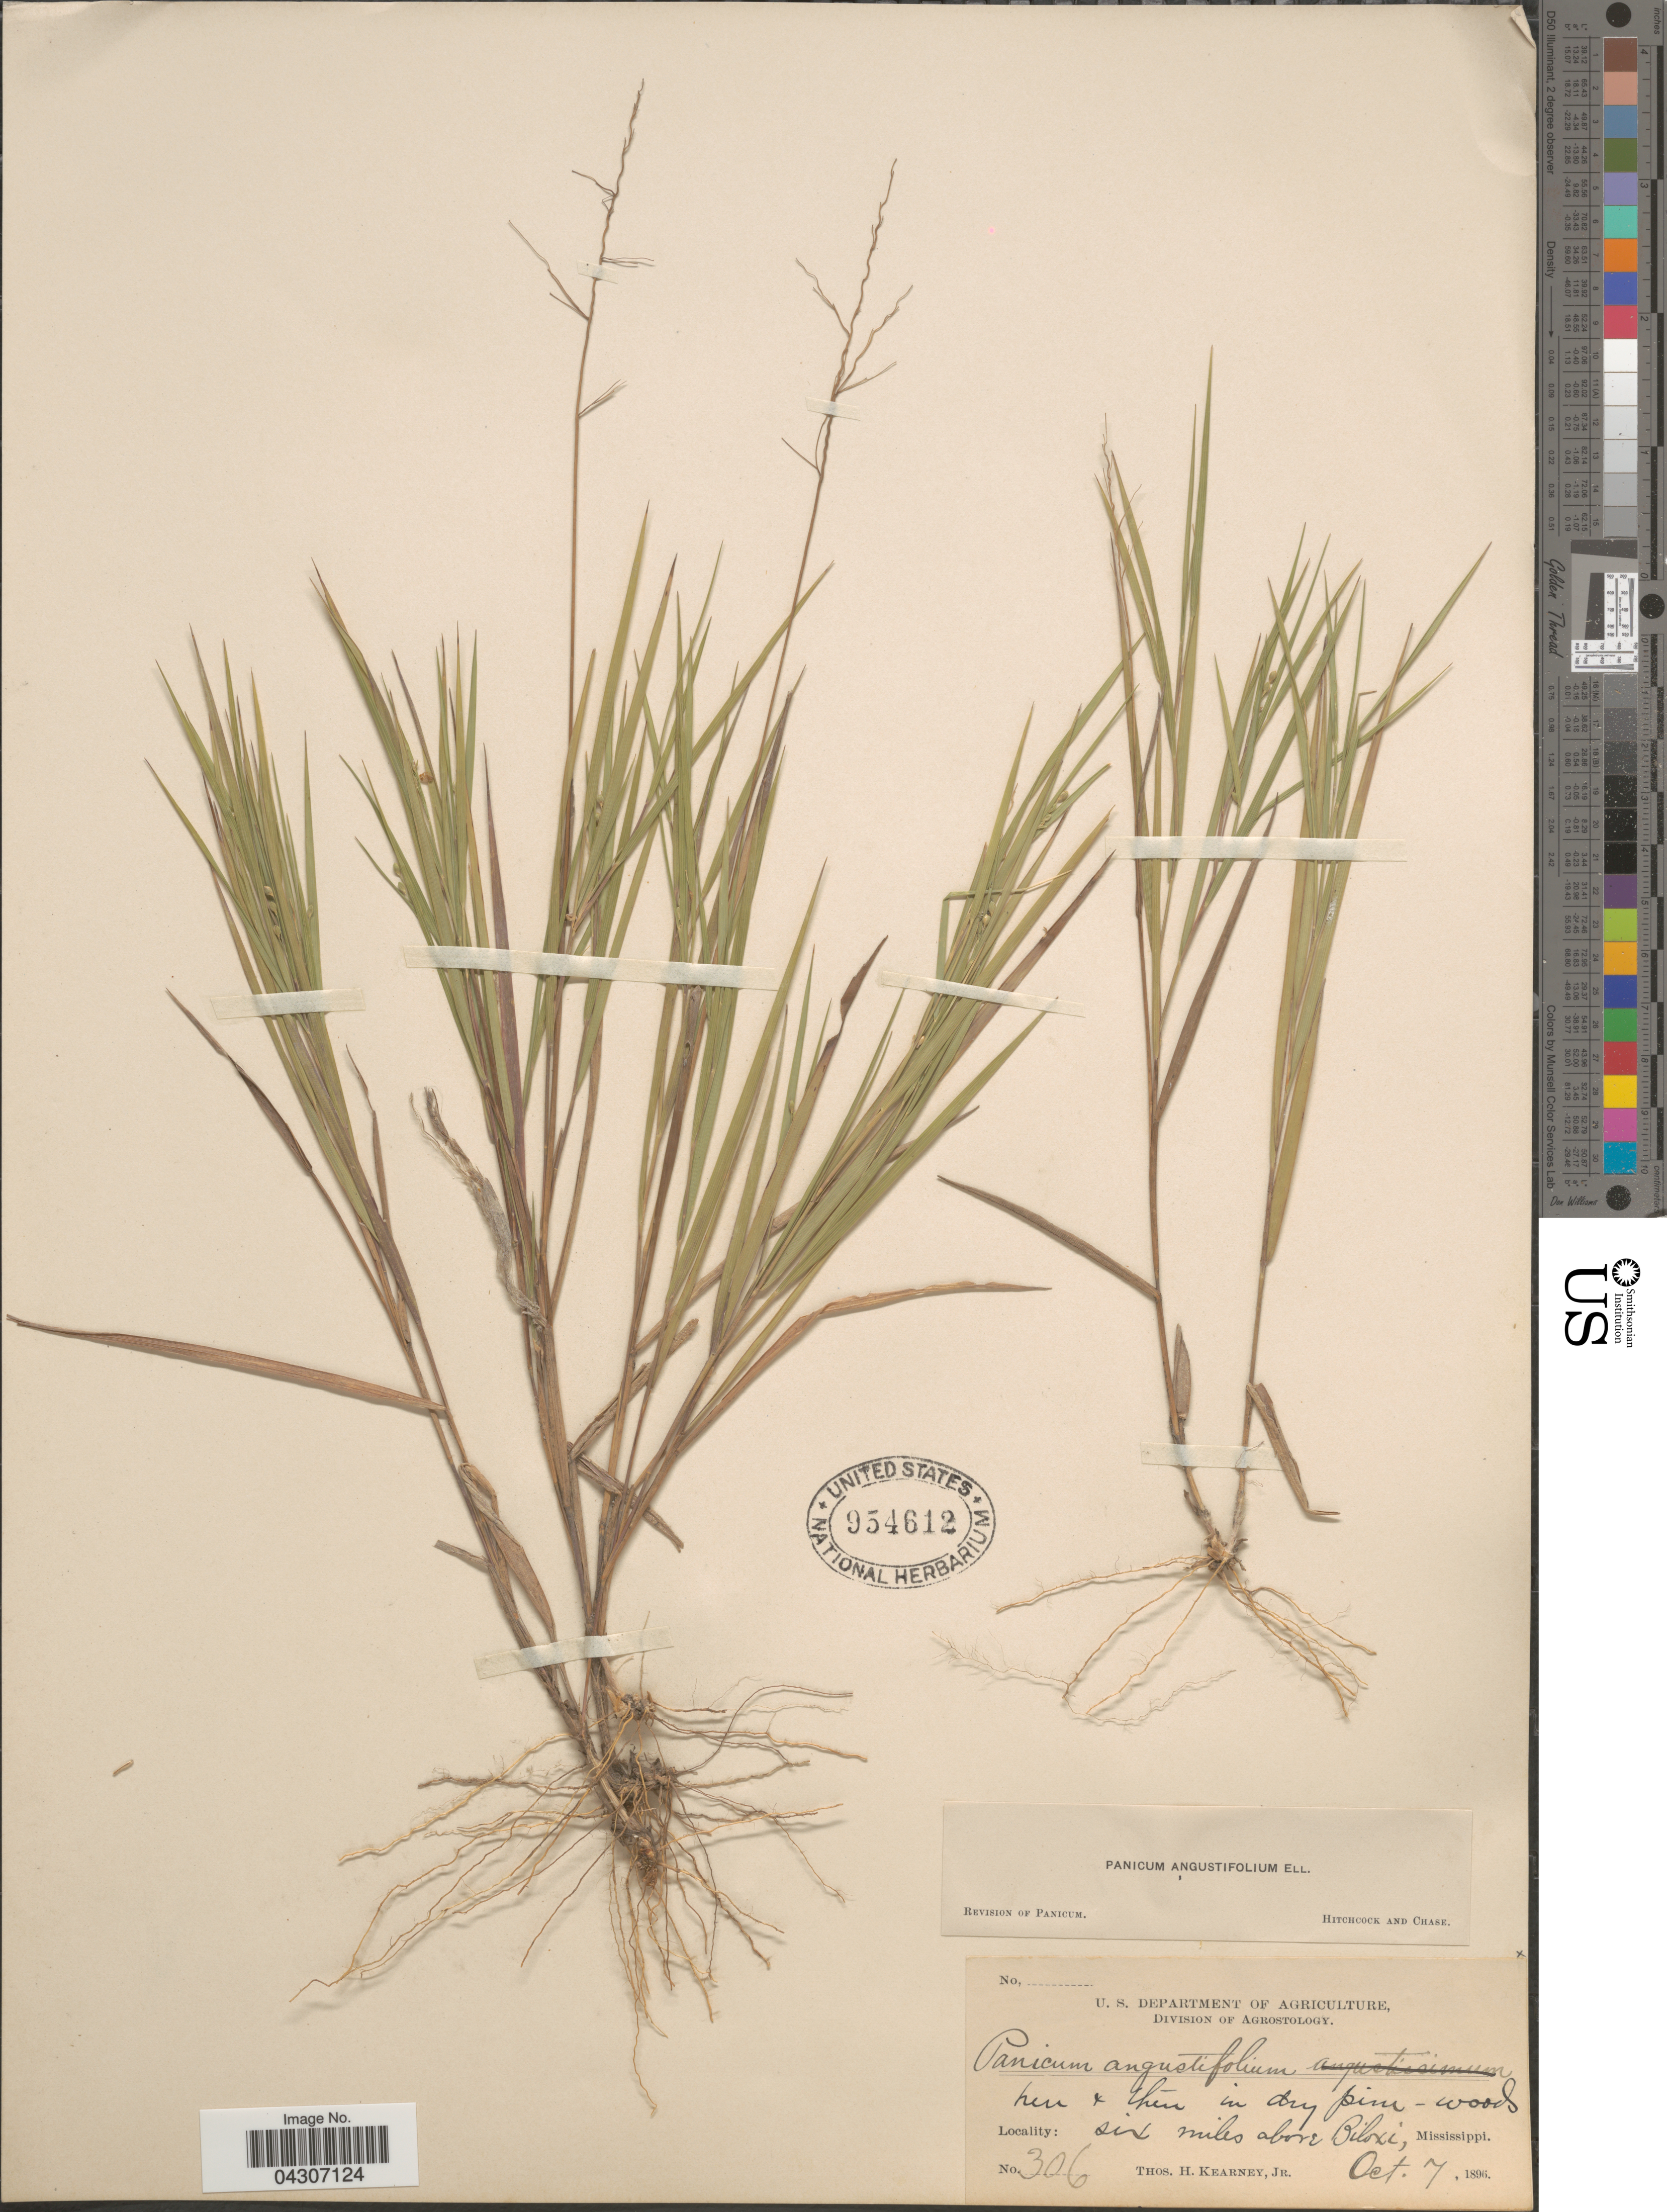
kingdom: Plantae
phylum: Tracheophyta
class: Liliopsida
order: Poales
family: Poaceae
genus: Dichanthelium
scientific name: Dichanthelium aciculare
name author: (Desv. ex Poir.) Gould & C.A. Clark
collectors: T. H. Kearney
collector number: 306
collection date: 1896-10-07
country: United States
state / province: Mississippi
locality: Six miles above Biloxi.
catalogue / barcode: US 954612